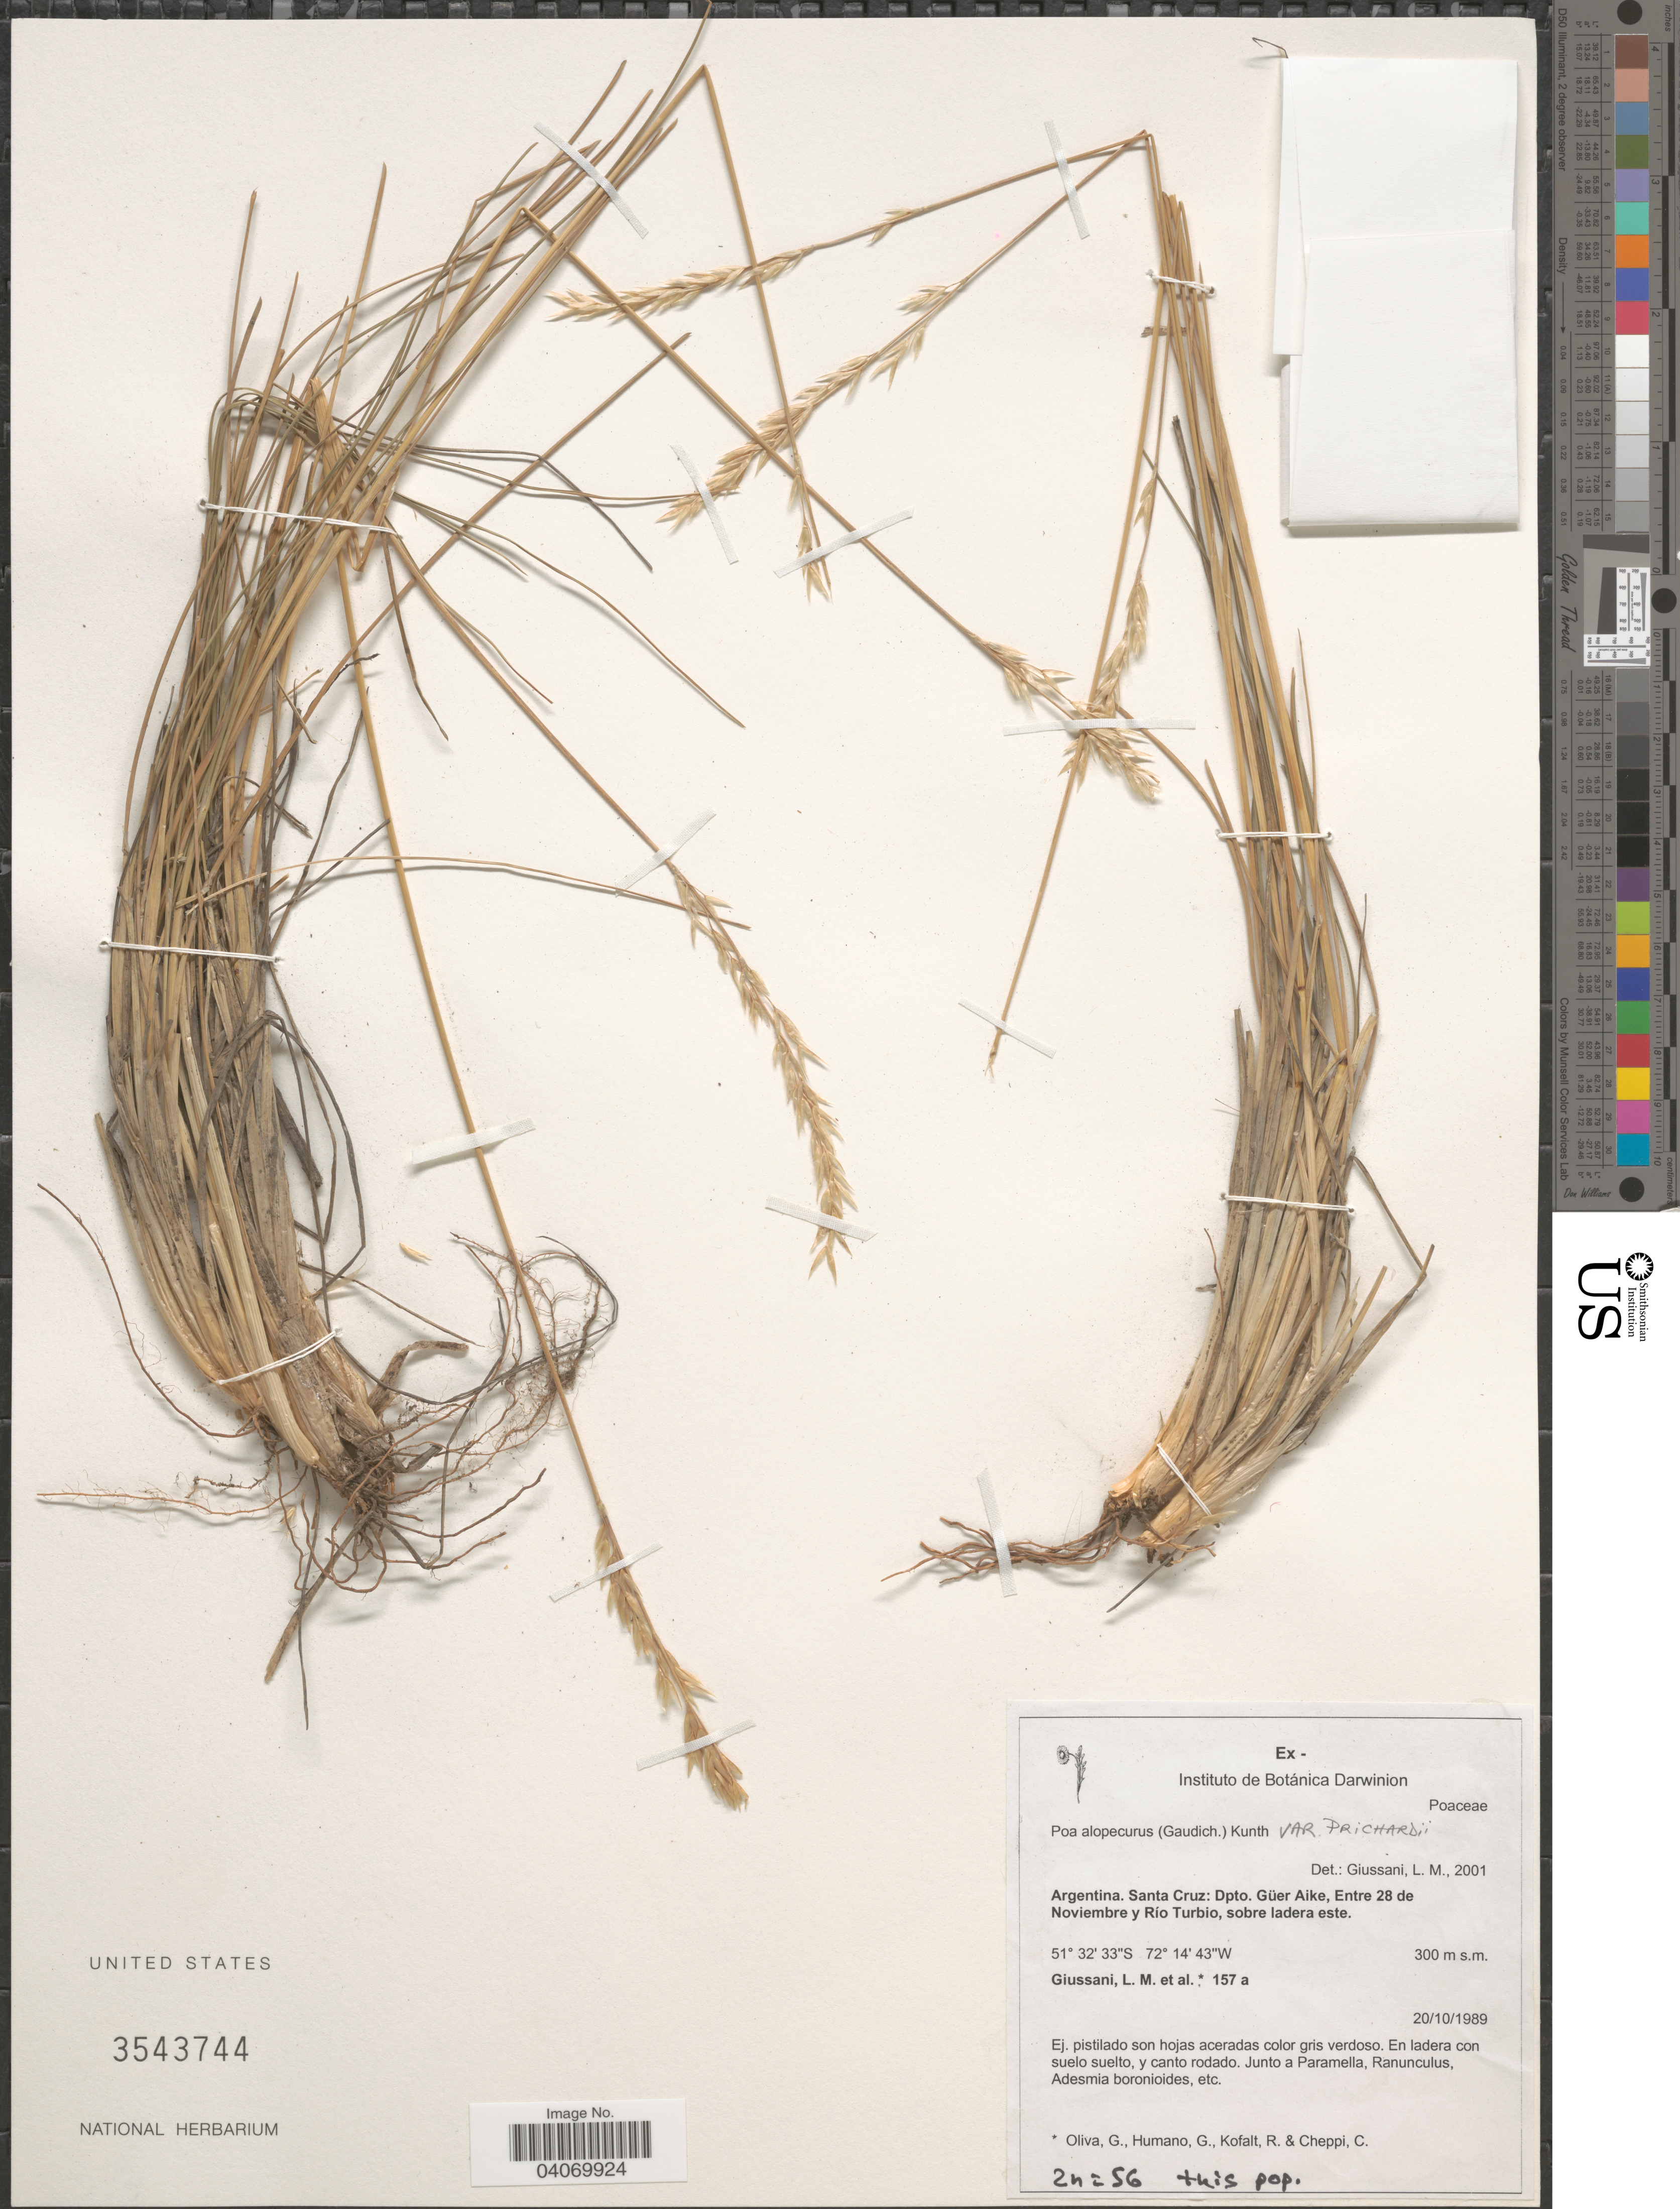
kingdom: Plantae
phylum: Tracheophyta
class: Liliopsida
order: Poales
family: Poaceae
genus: Poa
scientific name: Poa alopecurus var. prichardii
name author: (Rendle) Giussani & Soreng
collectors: L. Giussani, G. Oliva, G. Humano, R. Kofalt & et al.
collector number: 157a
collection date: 1989-10-20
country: Argentina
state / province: Santa Cruz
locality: Dpto. Güer Aike, Entre 28 de Noviembre y Río Turbio, sobre ladera este.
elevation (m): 300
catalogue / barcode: US 3543744